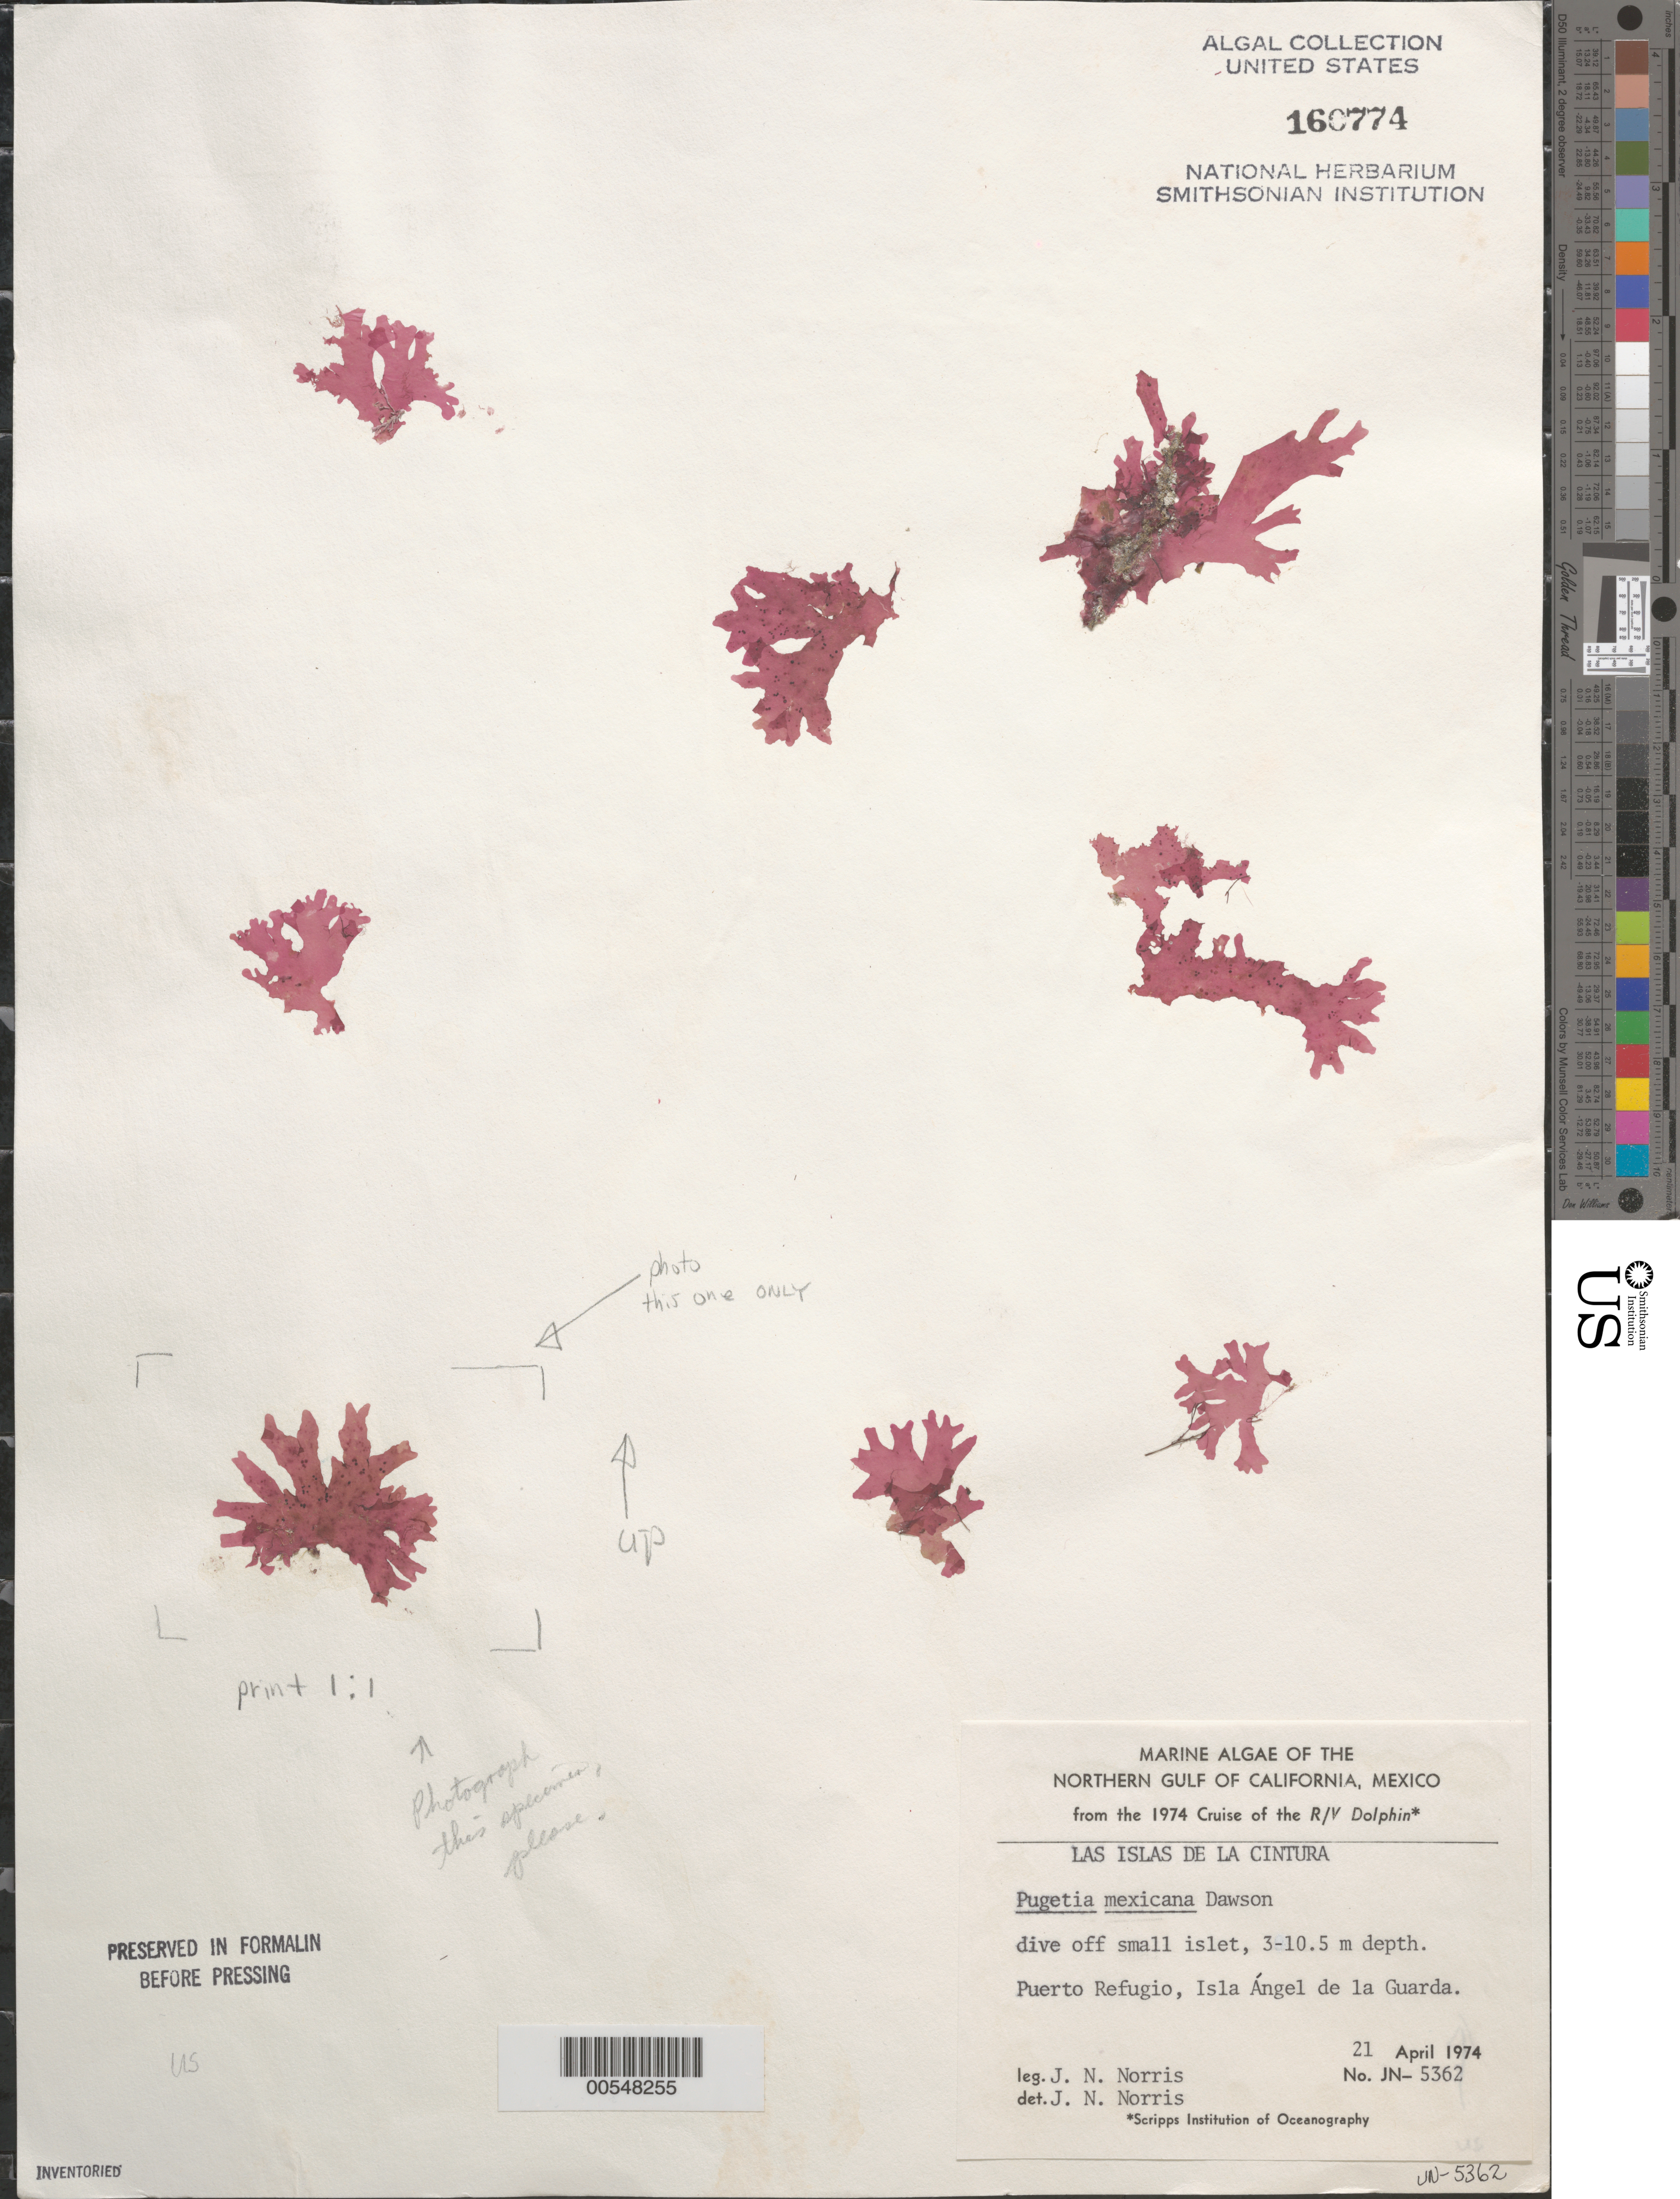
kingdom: Plantae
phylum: Rhodophyta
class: Florideophyceae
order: Gigartinales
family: Kallymeniaceae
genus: Pugetia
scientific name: Pugetia mexicana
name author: E.Y. Dawson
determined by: Norris, James N.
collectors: J. N. Norris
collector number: JN-5362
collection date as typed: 21 Apr 1974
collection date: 1974-04-21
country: Mexico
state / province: Baja California Norte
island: Isla Angel de la Guarda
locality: Puerto Refugio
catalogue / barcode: US 160774